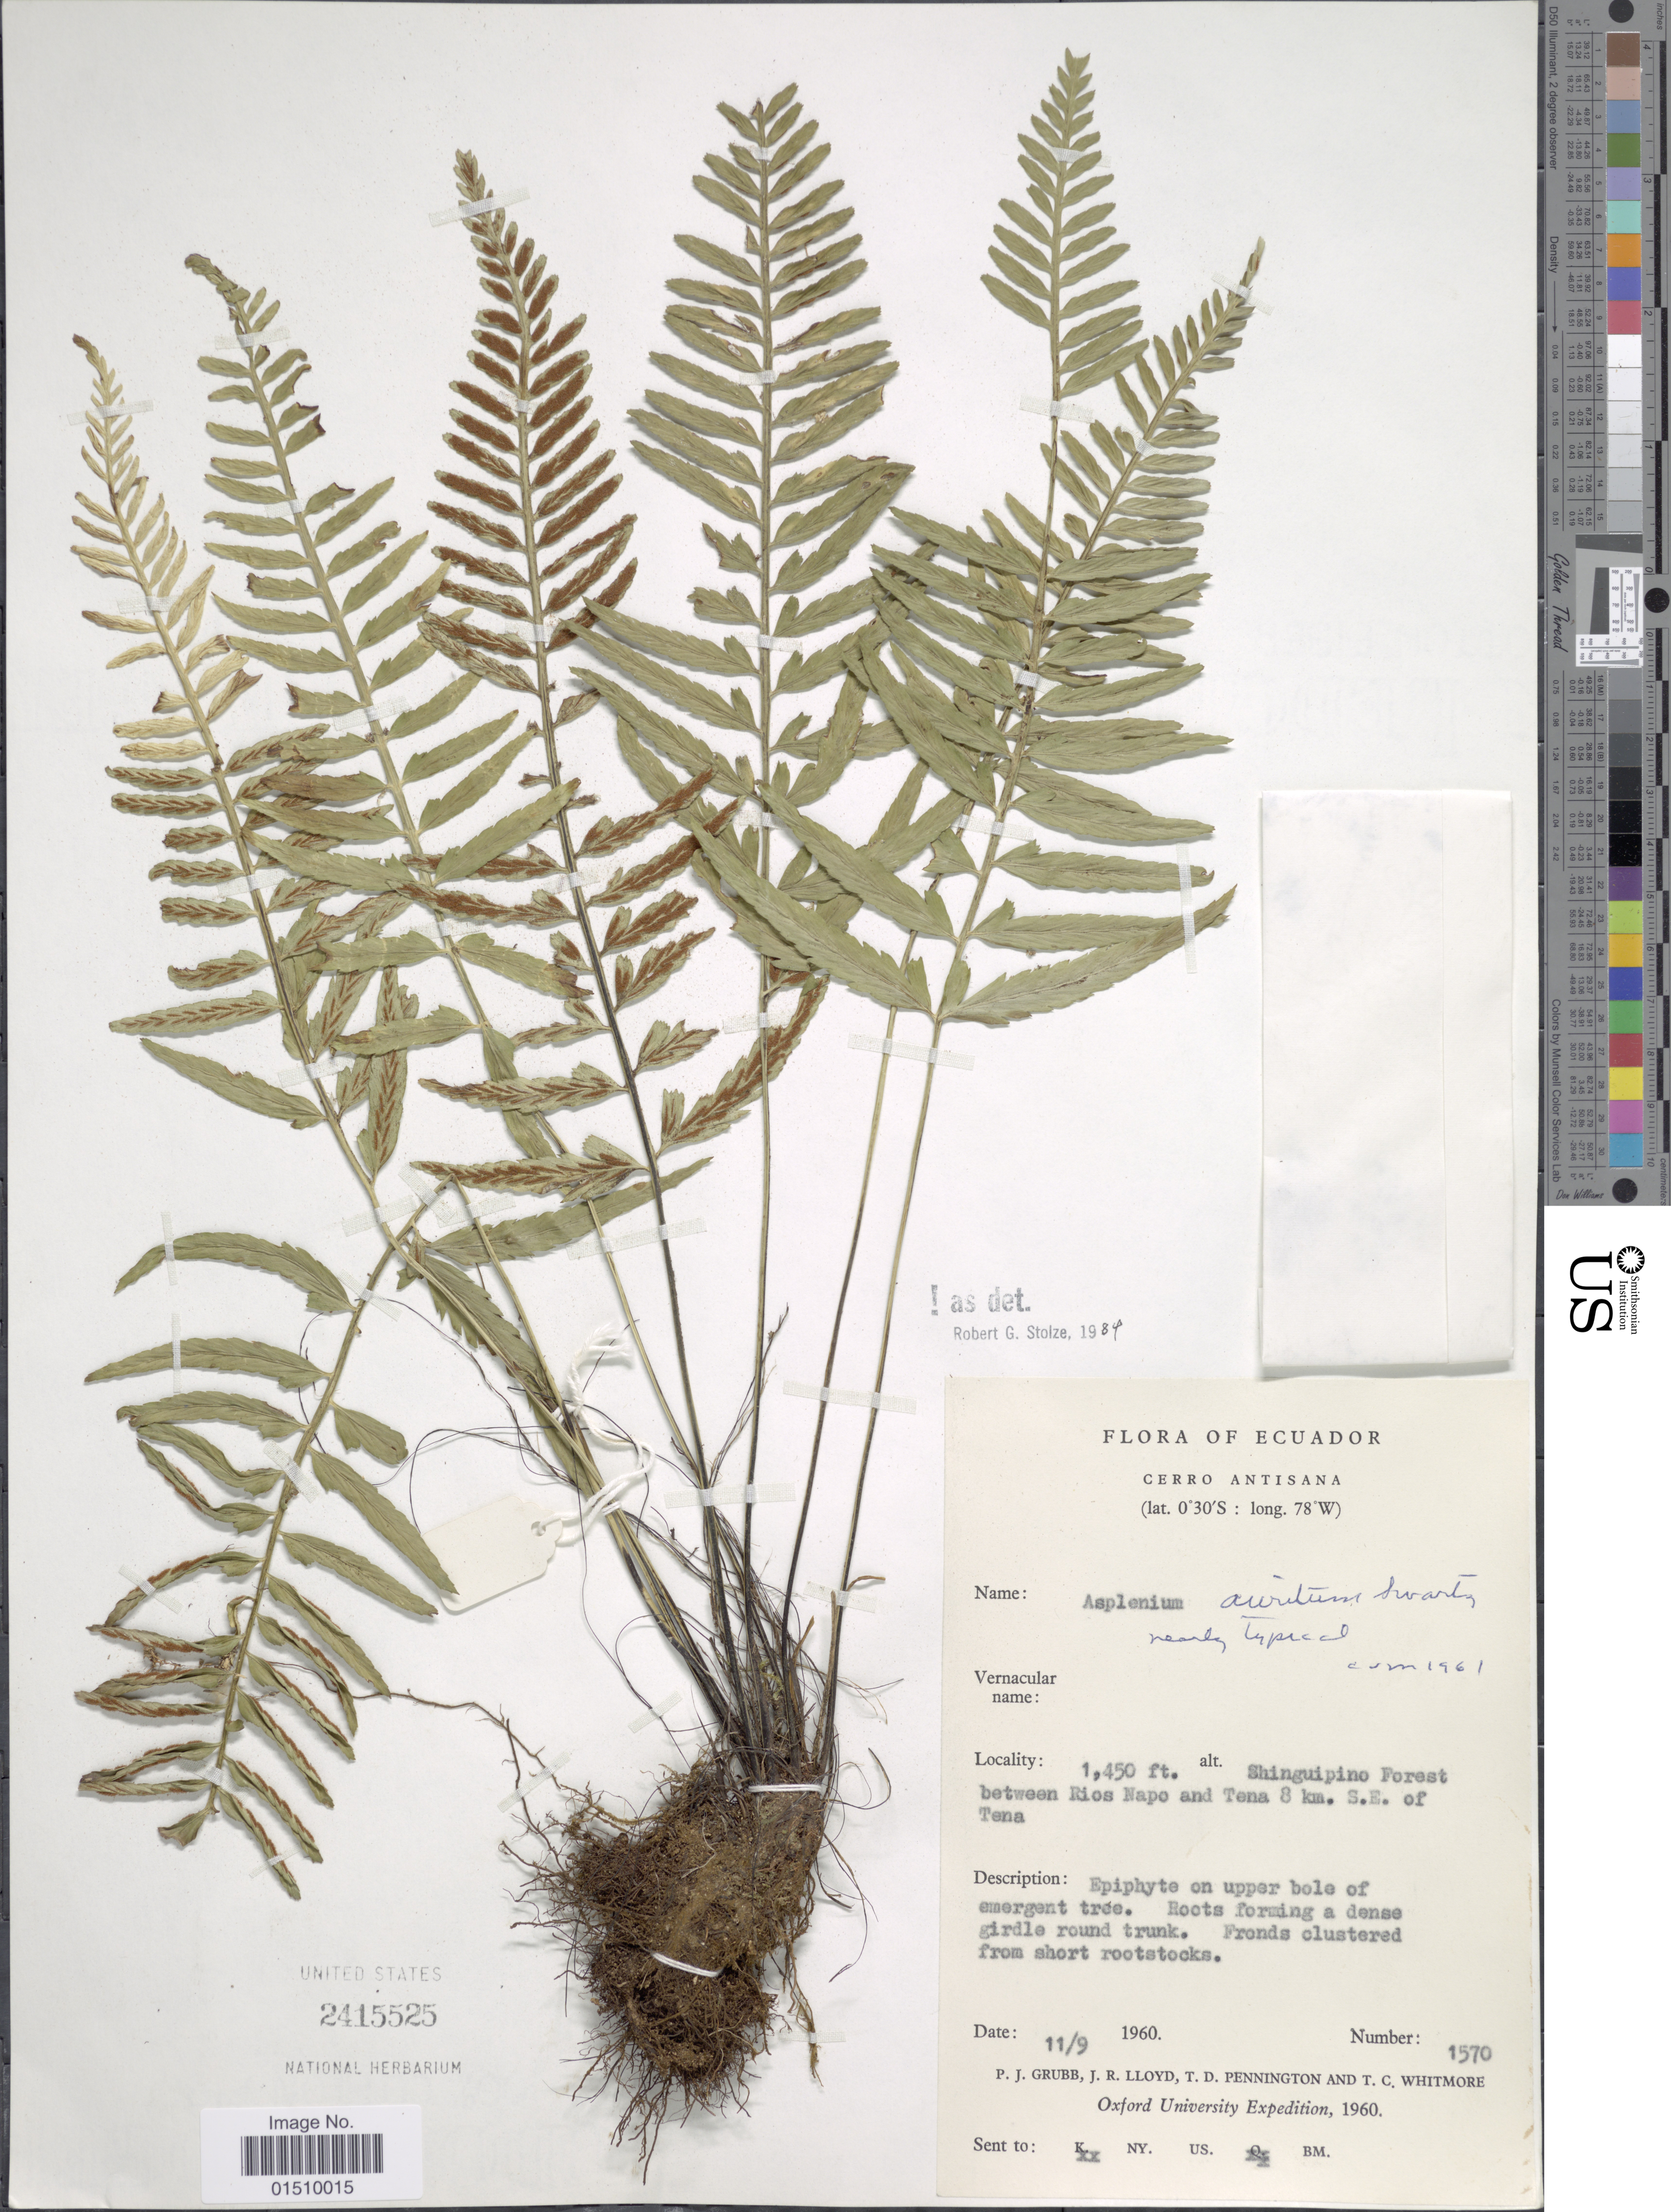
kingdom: Plantae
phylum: Tracheophyta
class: Polypodiopsida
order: Polypodiales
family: Aspleniaceae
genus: Asplenium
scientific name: Asplenium auritum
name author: Sw.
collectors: P. J. Grubb, J. R. Lloyd, T. D. Pennington & T. C. Whitmore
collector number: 1570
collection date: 1960-09-11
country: Ecuador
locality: Ecuador, Cerro Antisana, Shinguipino Forest between Rios Napo and Tena 8 km. S.E. of Tena.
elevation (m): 442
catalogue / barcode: US 2415525